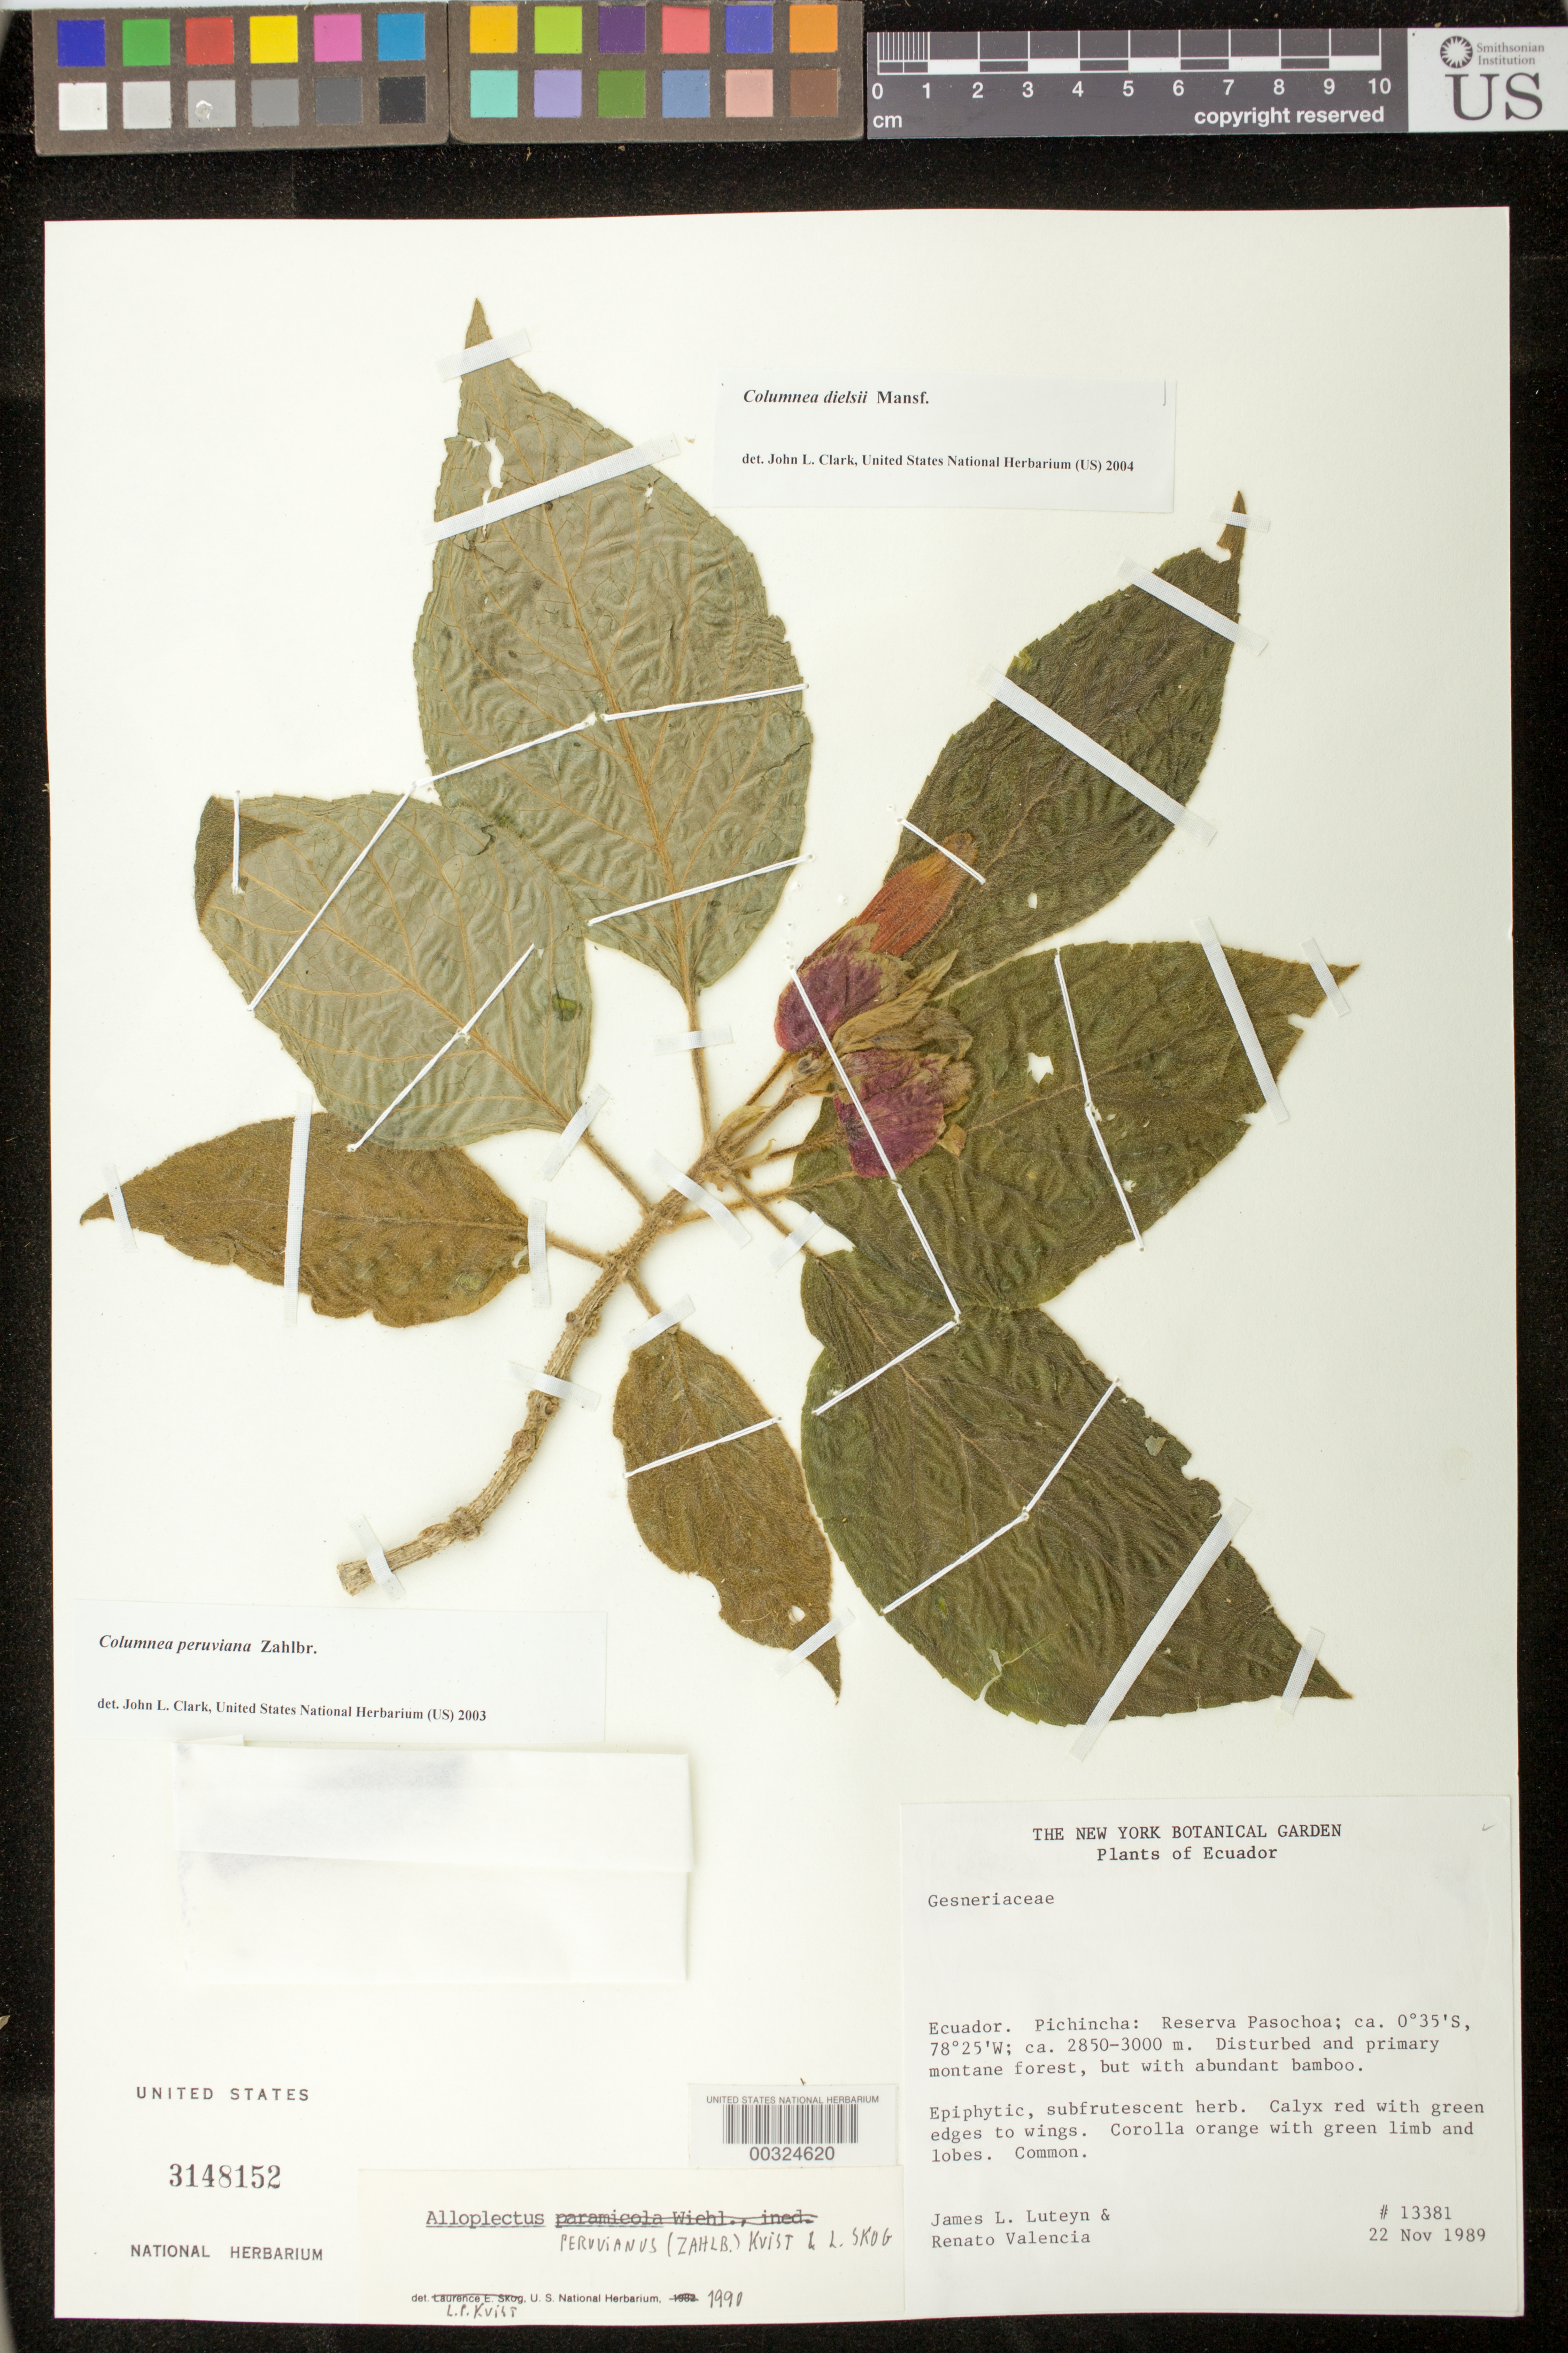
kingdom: Plantae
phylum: Tracheophyta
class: Magnoliopsida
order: Lamiales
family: Gesneriaceae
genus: Columnea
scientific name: Columnea dielsii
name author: Mansf.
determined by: Clark, J. L., (SEL), The Marie Selby Botanical Garden (UNITED STATES)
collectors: J. L. Luteyn & R. Valencia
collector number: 13381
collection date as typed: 22 Nov 1989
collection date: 1989-11-22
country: Ecuador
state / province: Pichincha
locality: Reserva Pasochoa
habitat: Disturbed and primary montane forest, but with abundant bamboo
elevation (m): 2850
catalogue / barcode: US 3148152